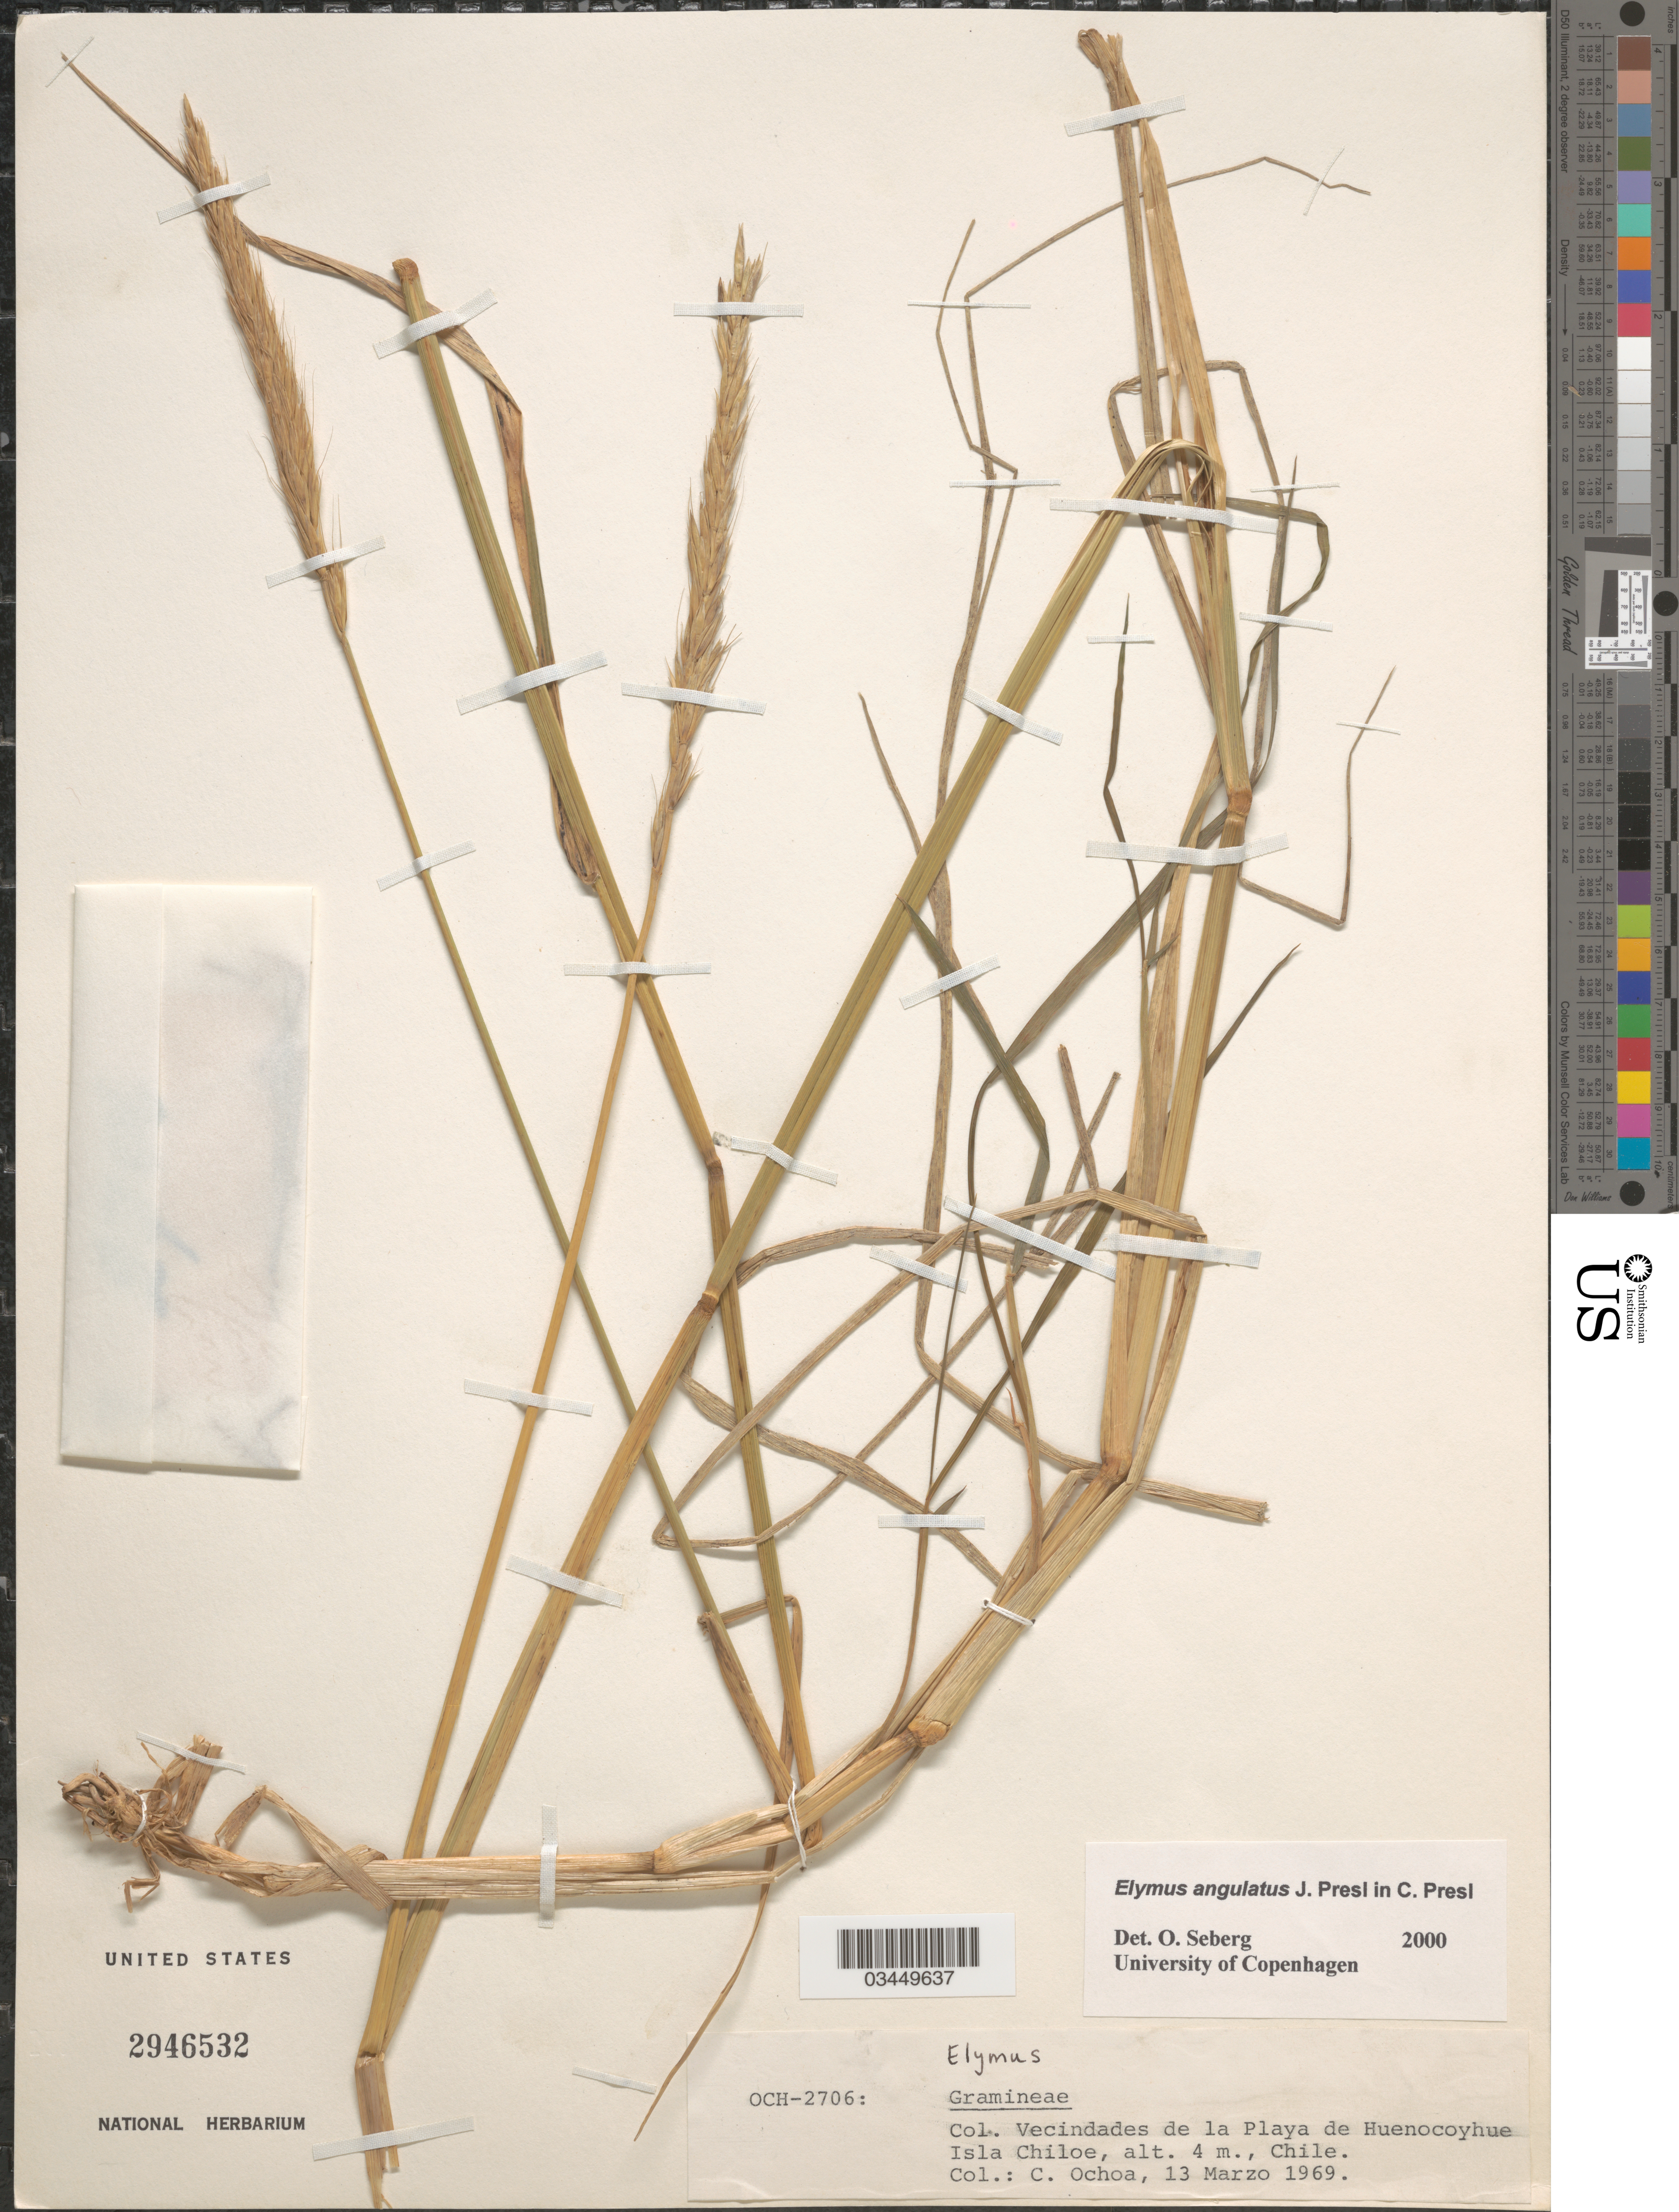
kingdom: Plantae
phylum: Tracheophyta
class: Liliopsida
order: Poales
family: Poaceae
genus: Elymus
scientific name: Elymus angulatus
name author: J. Presl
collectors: C. Ochoa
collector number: OCH-2706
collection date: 1969-03-13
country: Chile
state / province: Arica y Parinacota (XV)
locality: Vecindades de la Playa de Huenocoyhue. Isla Chiloe.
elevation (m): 4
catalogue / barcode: US 2946532